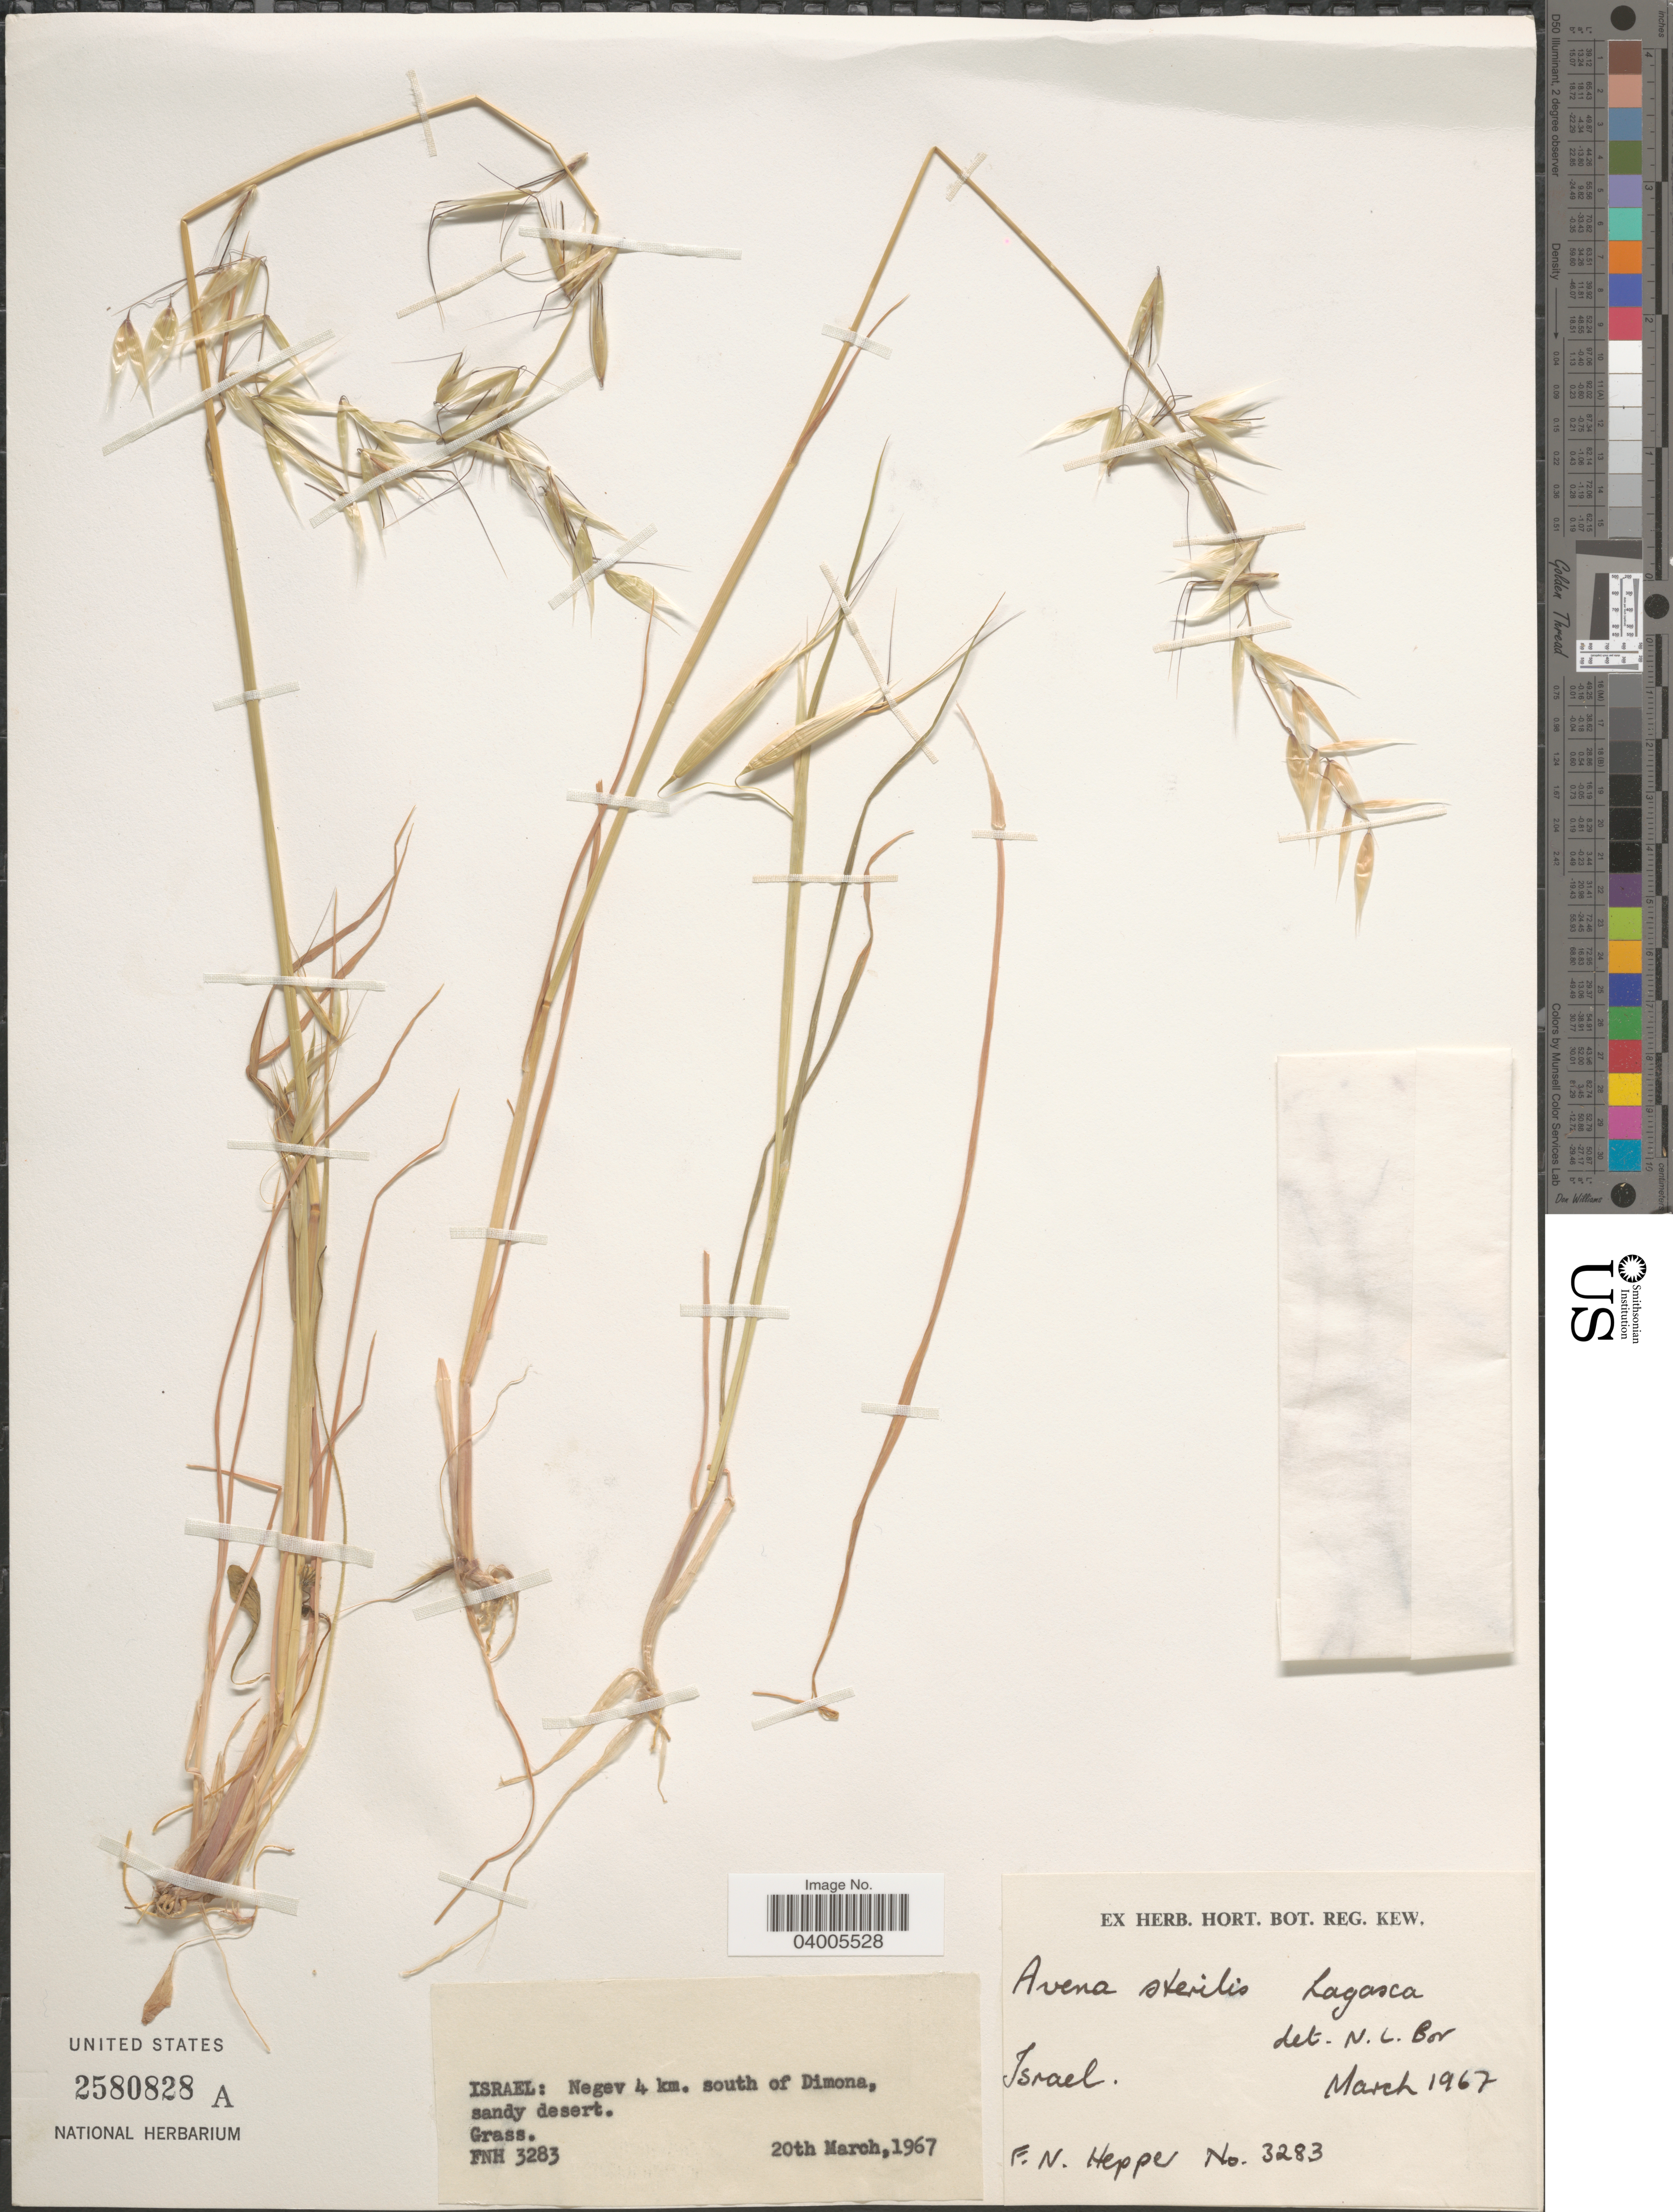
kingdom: Plantae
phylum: Tracheophyta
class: Liliopsida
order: Poales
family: Poaceae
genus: Avena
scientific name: Avena sterilis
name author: L.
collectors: F. Hepper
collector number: FNH3283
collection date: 1967-03-20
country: Israel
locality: Negev 4 km. south of Dimona, sandy desert.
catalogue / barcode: US 2580828A